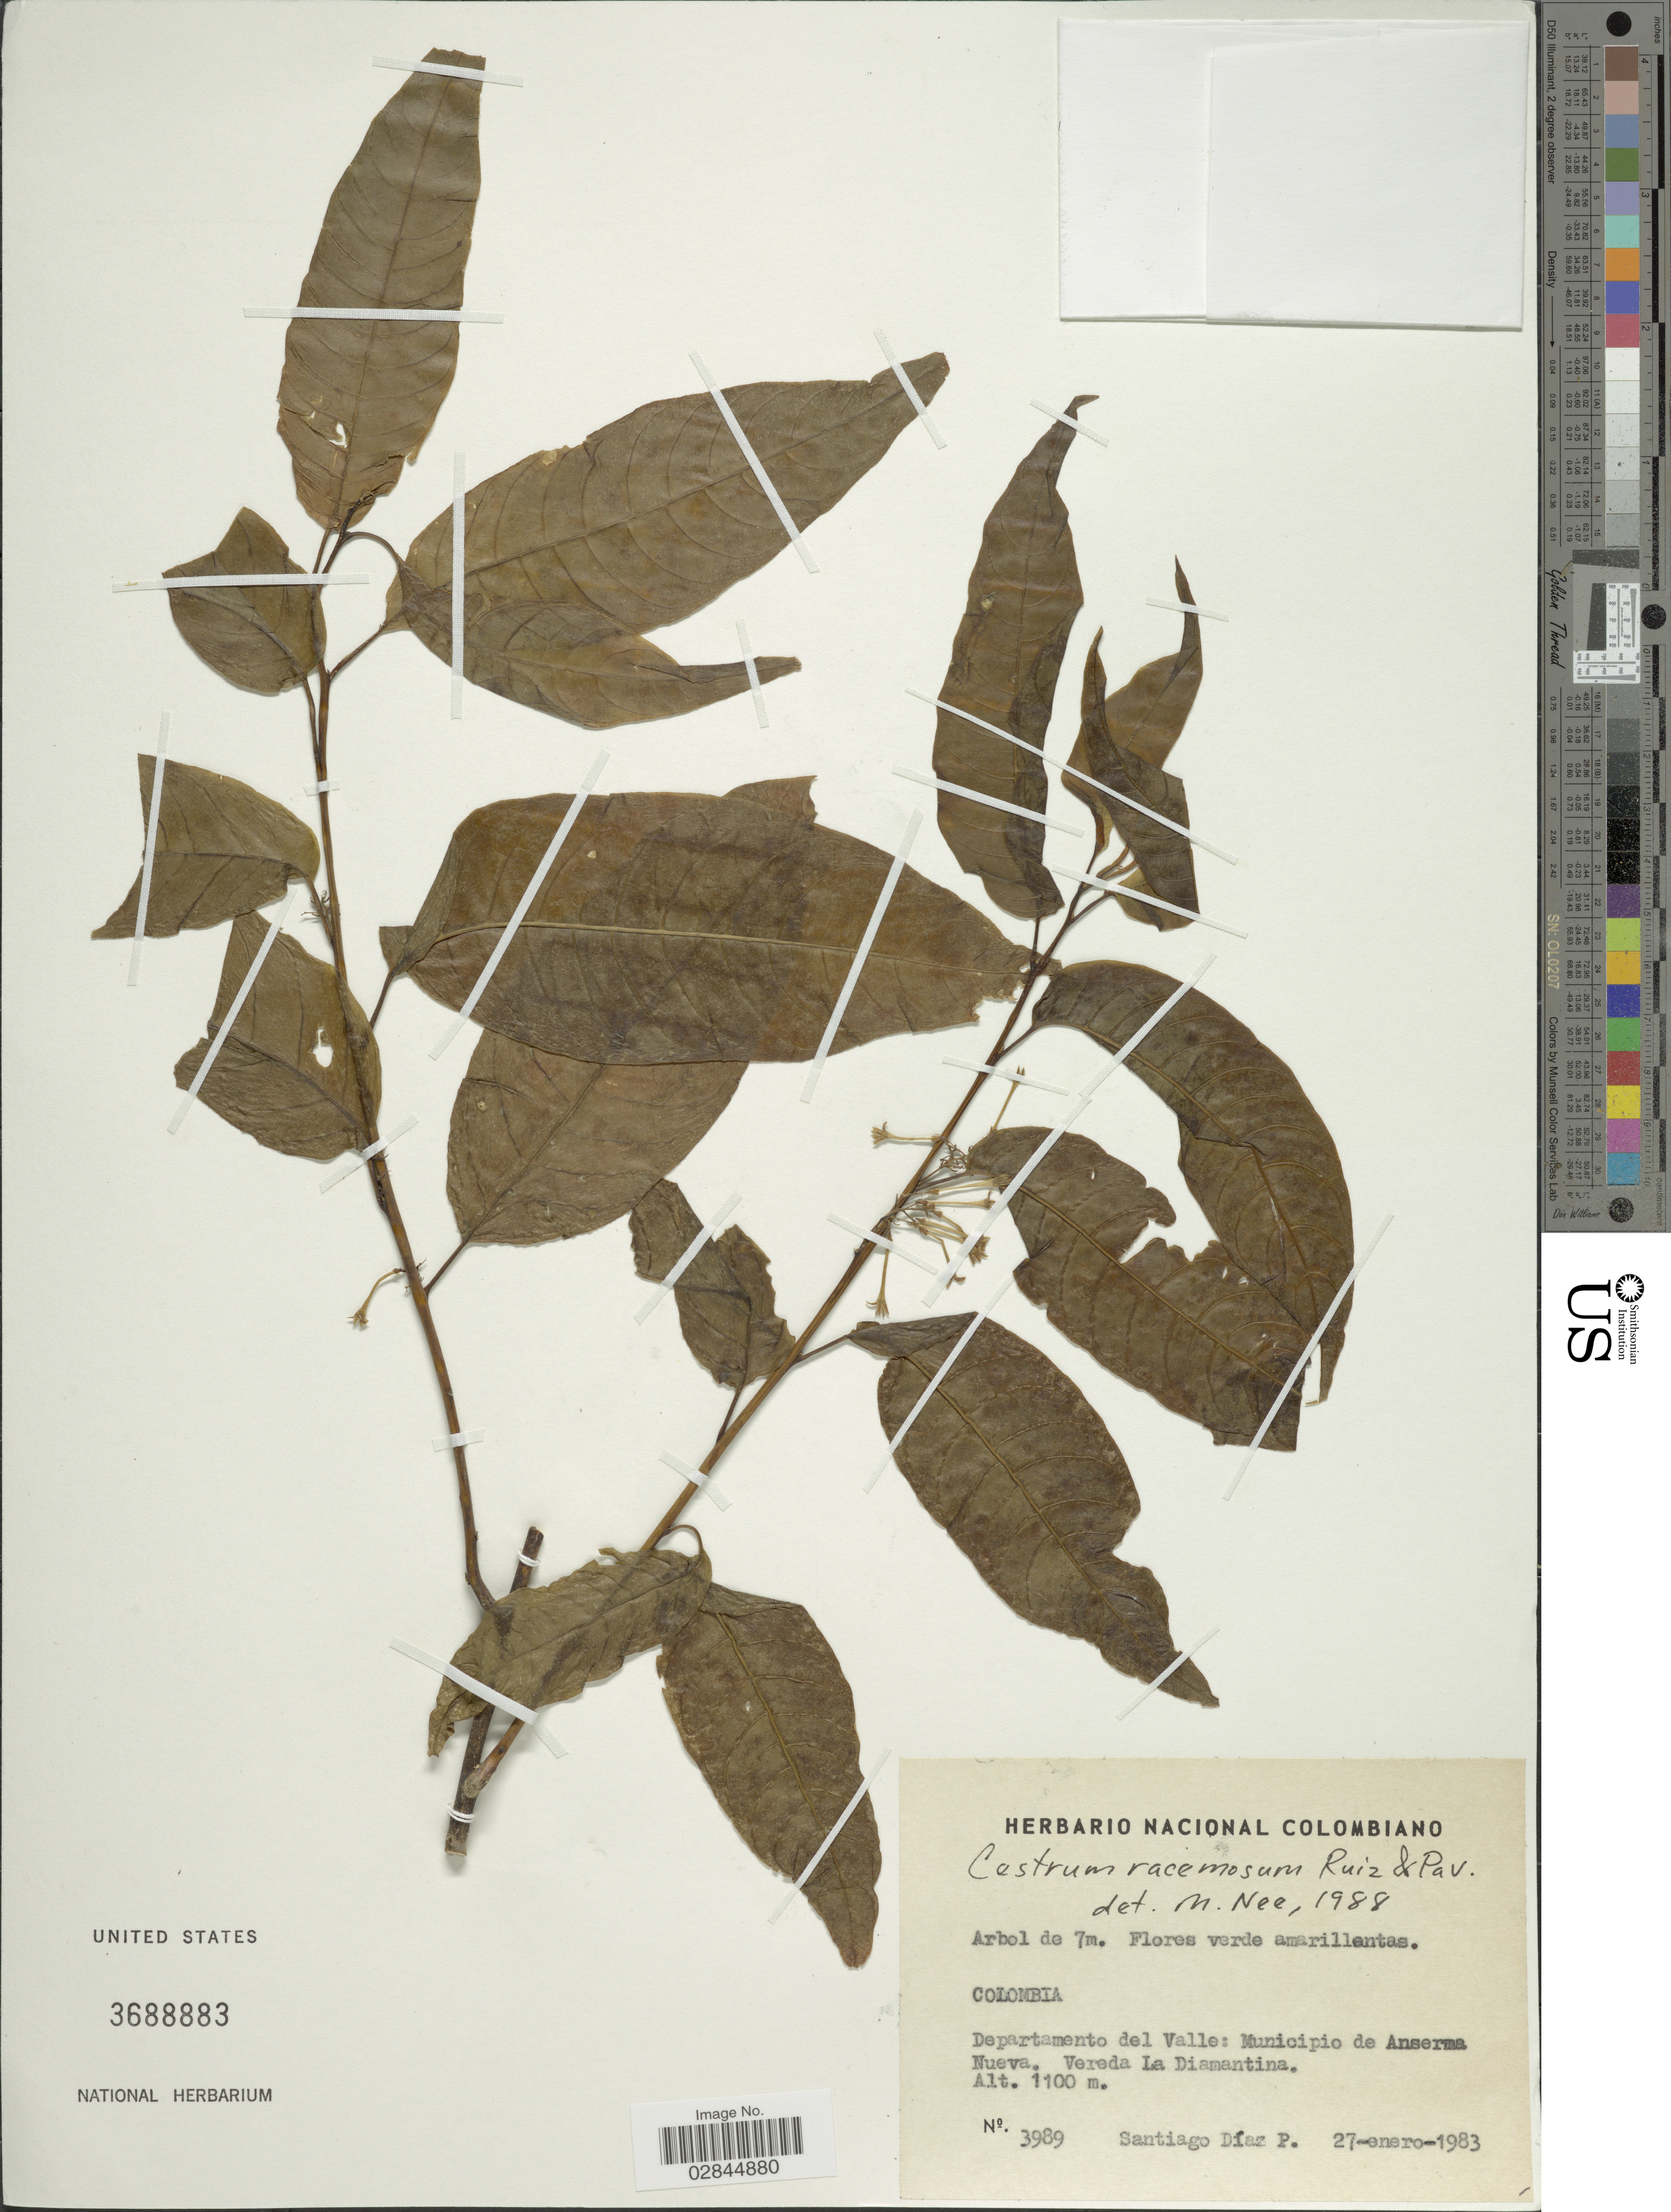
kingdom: Plantae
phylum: Tracheophyta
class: Magnoliopsida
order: Solanales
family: Solanaceae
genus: Cestrum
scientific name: Cestrum racemosum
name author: Ruiz & Pav.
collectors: S. Diaz P.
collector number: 3989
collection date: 1983-01-27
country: Colombia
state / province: Valle del Cauca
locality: Departamento del Valle: Municipio de Anserma Nueva. Vereda La Diamantina.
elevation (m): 1100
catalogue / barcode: US 3688883